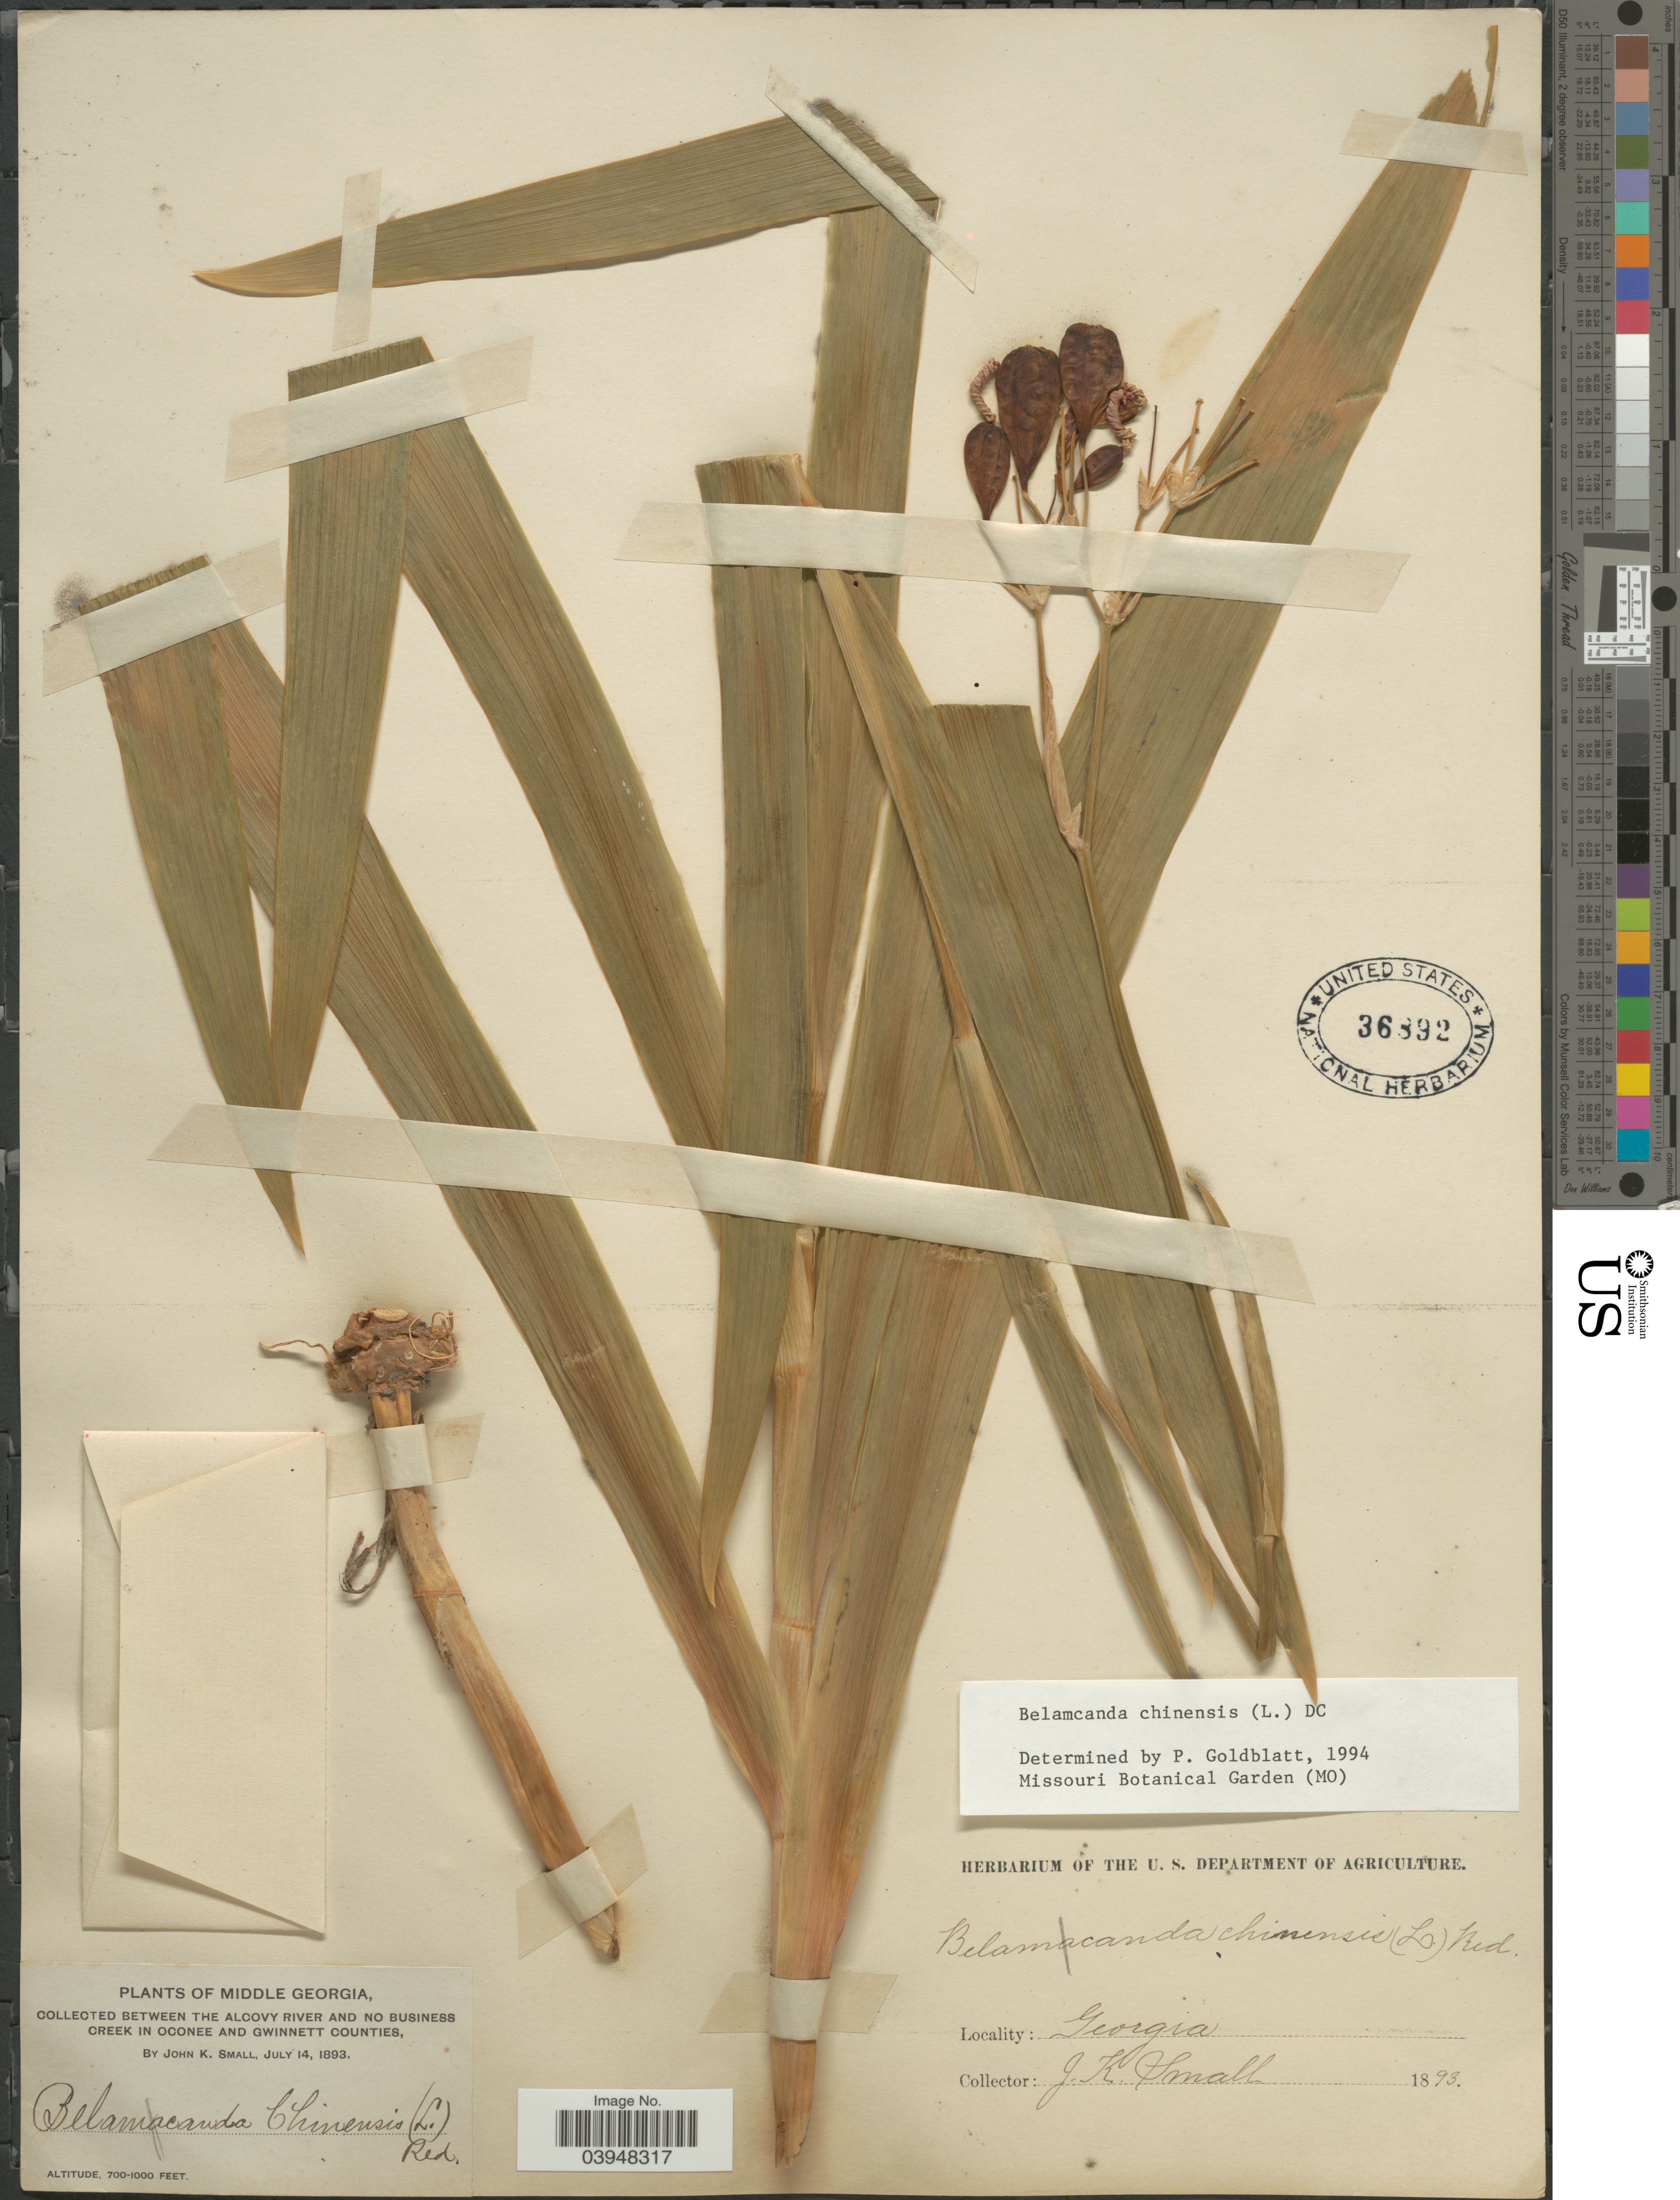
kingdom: Plantae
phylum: Tracheophyta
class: Liliopsida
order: Asparagales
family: Iridaceae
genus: Iris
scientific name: Iris domestica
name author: (L.) Goldblatt & Mabb.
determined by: Strong, Mark T., (BOT), Smithsonian Institution - National Museum of Natural History (UNITED STATES)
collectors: J. K. Small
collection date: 1893-07-14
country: United States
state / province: Georgia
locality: Middle Georgia. Between the Alcovy River and No Business Creek in Oconee and Gwinnett Counties.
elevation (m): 213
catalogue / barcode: US 36892